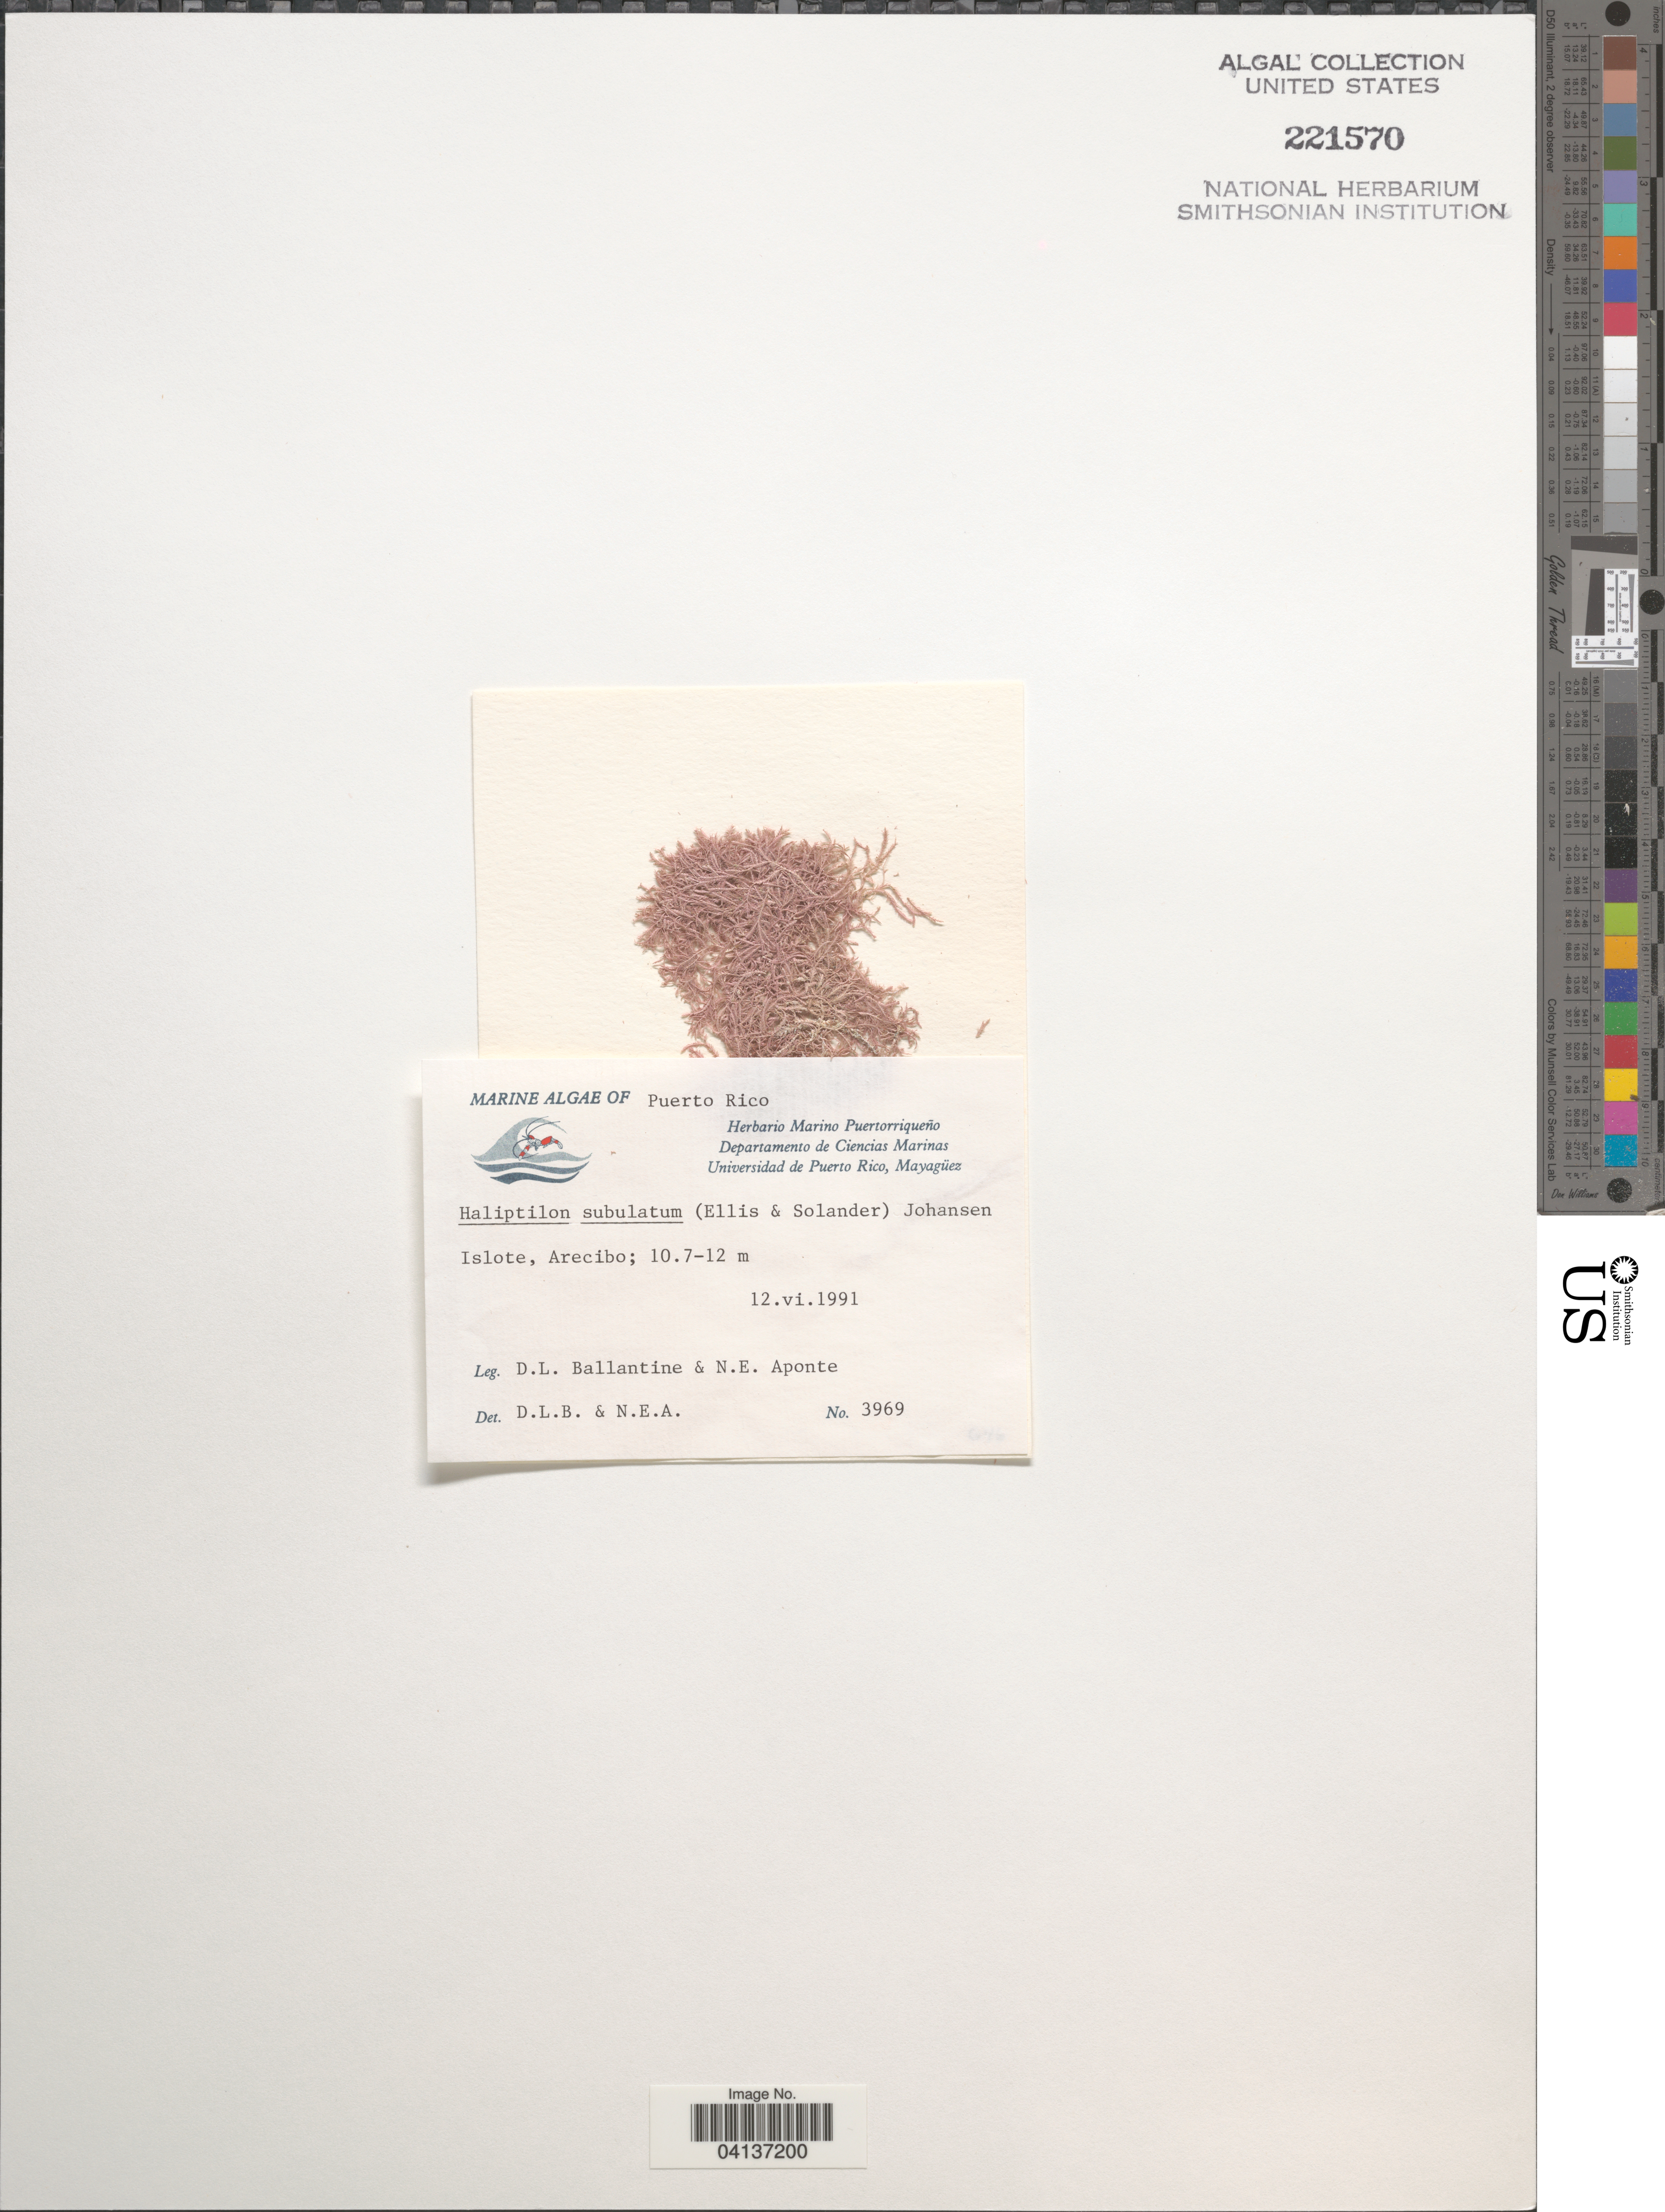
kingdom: Plantae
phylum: Rhodophyta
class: Florideophyceae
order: Corallinales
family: Corallinaceae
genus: Jania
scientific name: Jania subulata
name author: (Ellis & Sol.) Sond.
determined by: Algae name updating Project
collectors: D.L. Ballantine & N. E. Aponte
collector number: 3969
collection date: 1991-06-12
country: Puerto Rico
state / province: Arecibo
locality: Islote.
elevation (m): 10.7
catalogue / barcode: US 221570